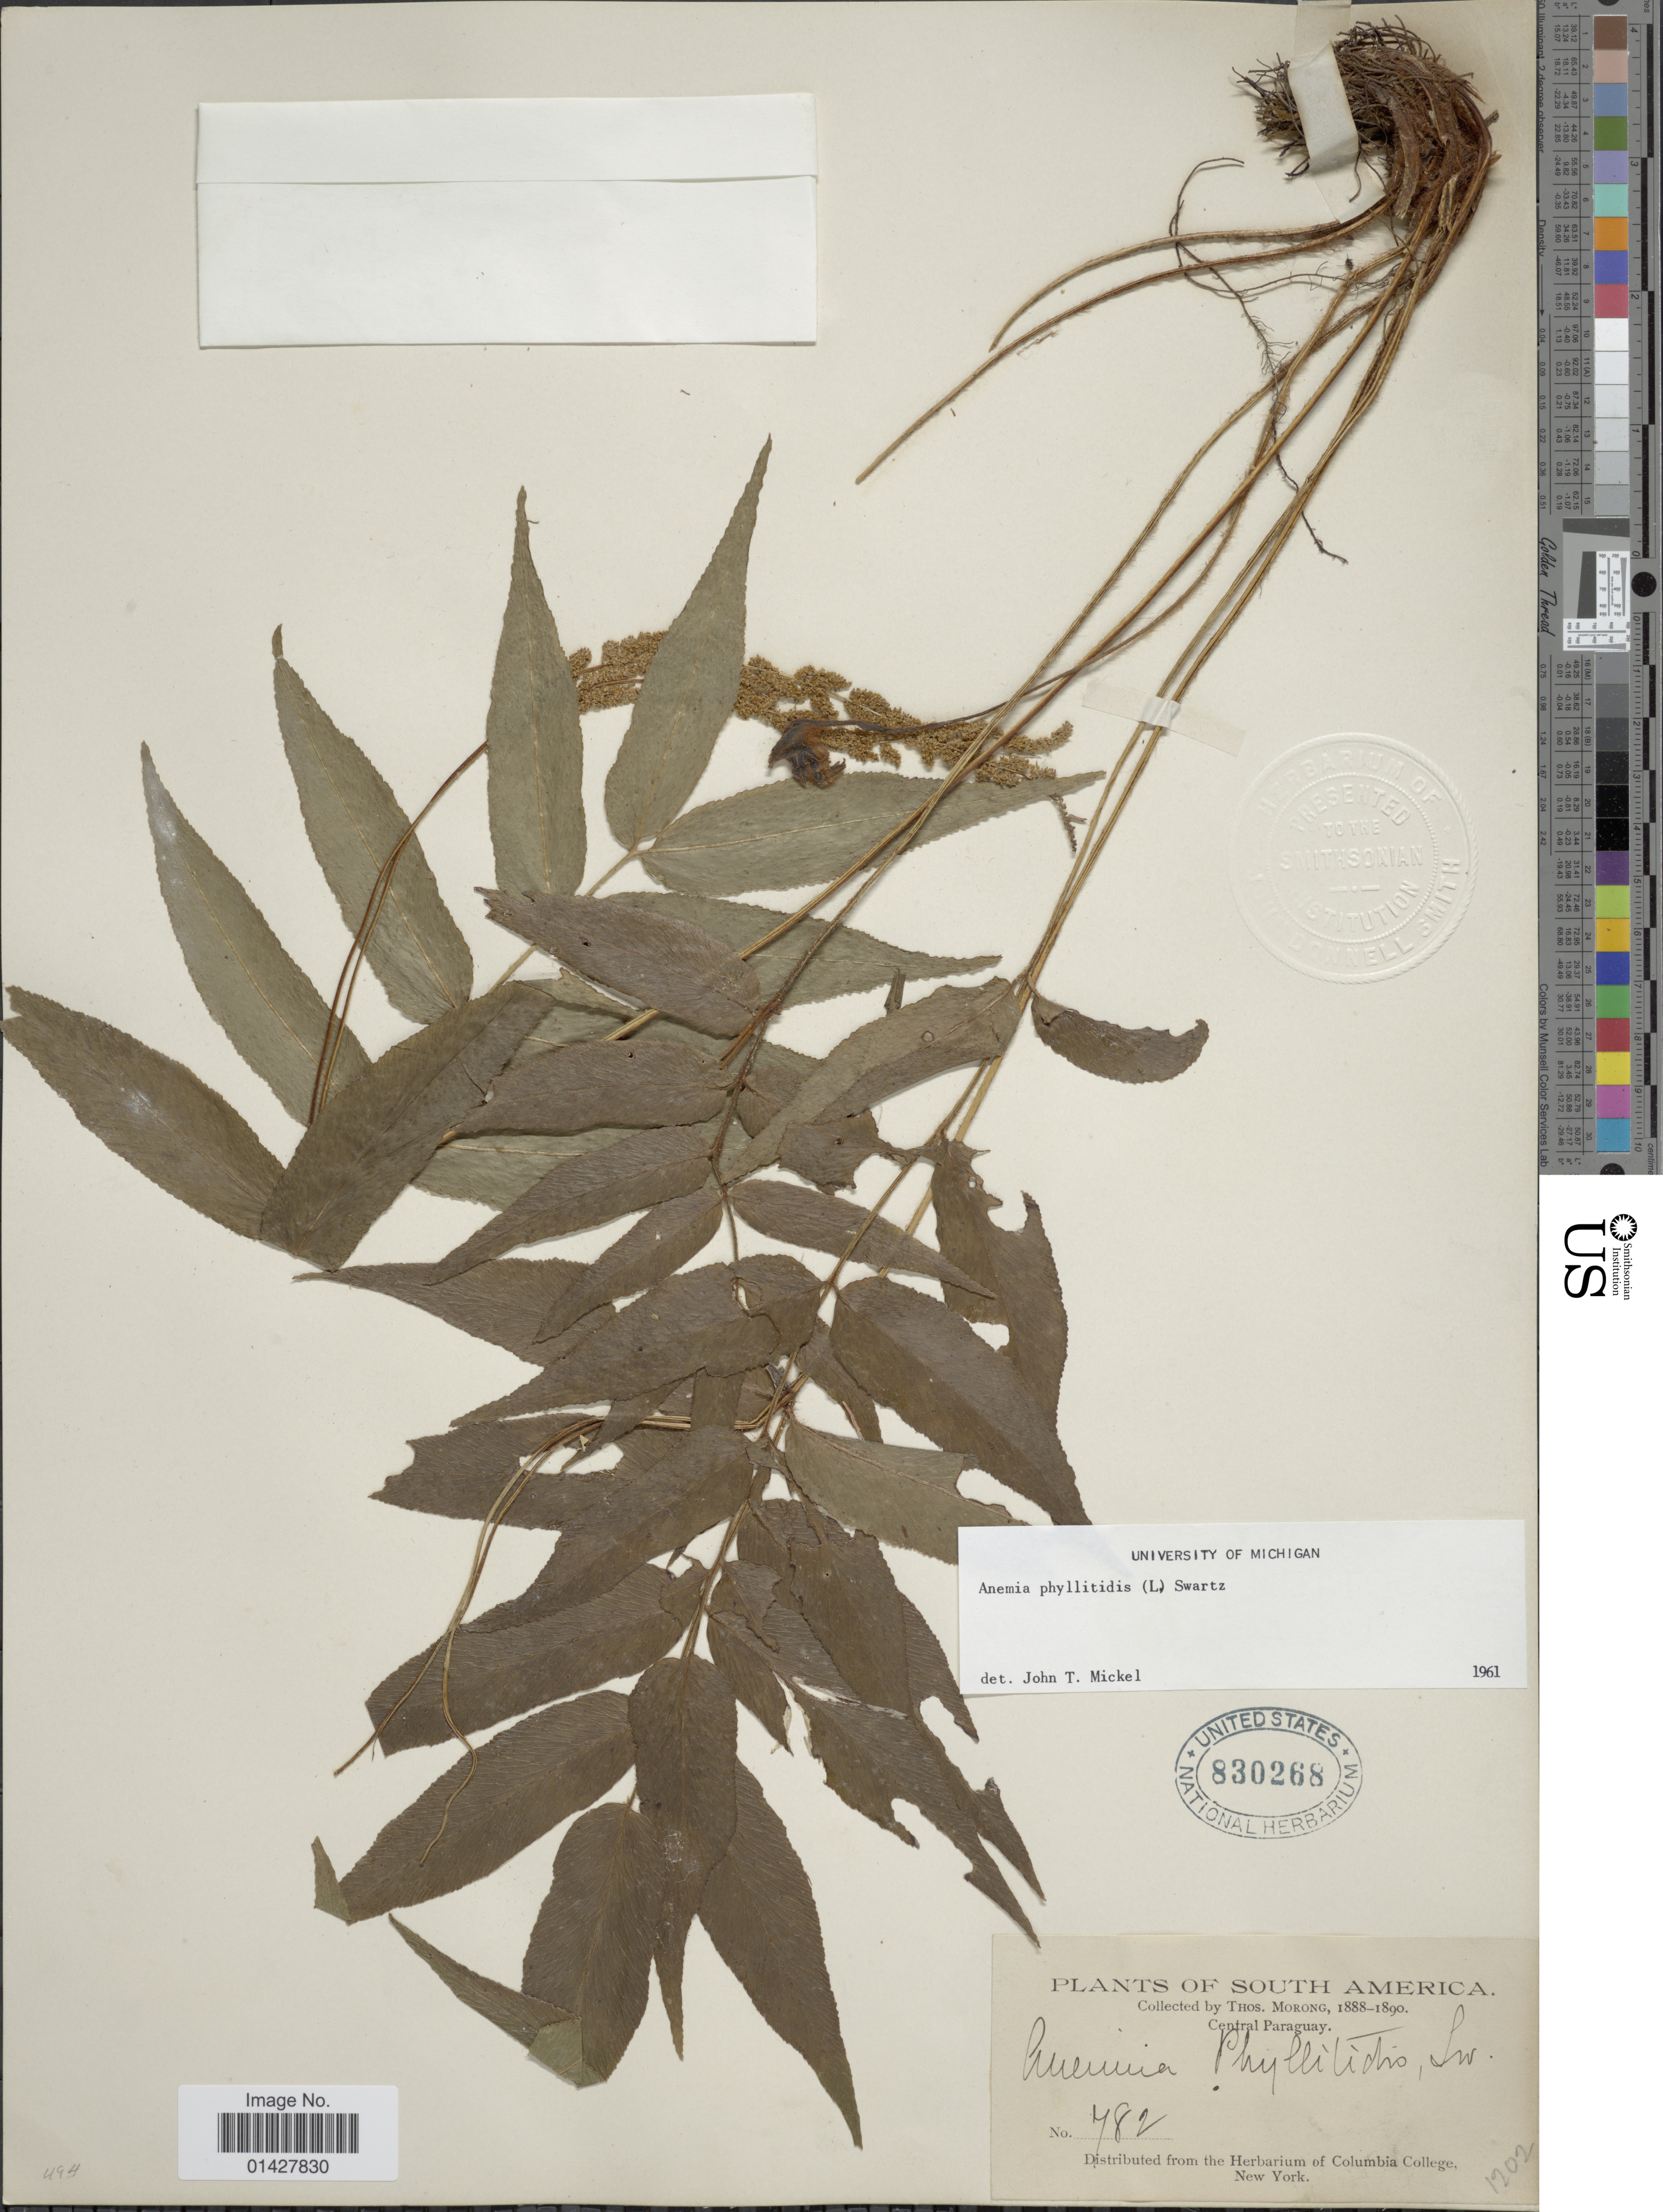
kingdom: Plantae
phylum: Tracheophyta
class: Polypodiopsida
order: Schizaeales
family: Anemiaceae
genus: Anemia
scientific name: Anemia phyllitidis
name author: (L.) Sw.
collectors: T. Morong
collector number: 782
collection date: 1888/1890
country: Paraguay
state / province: Central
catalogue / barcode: US 830268